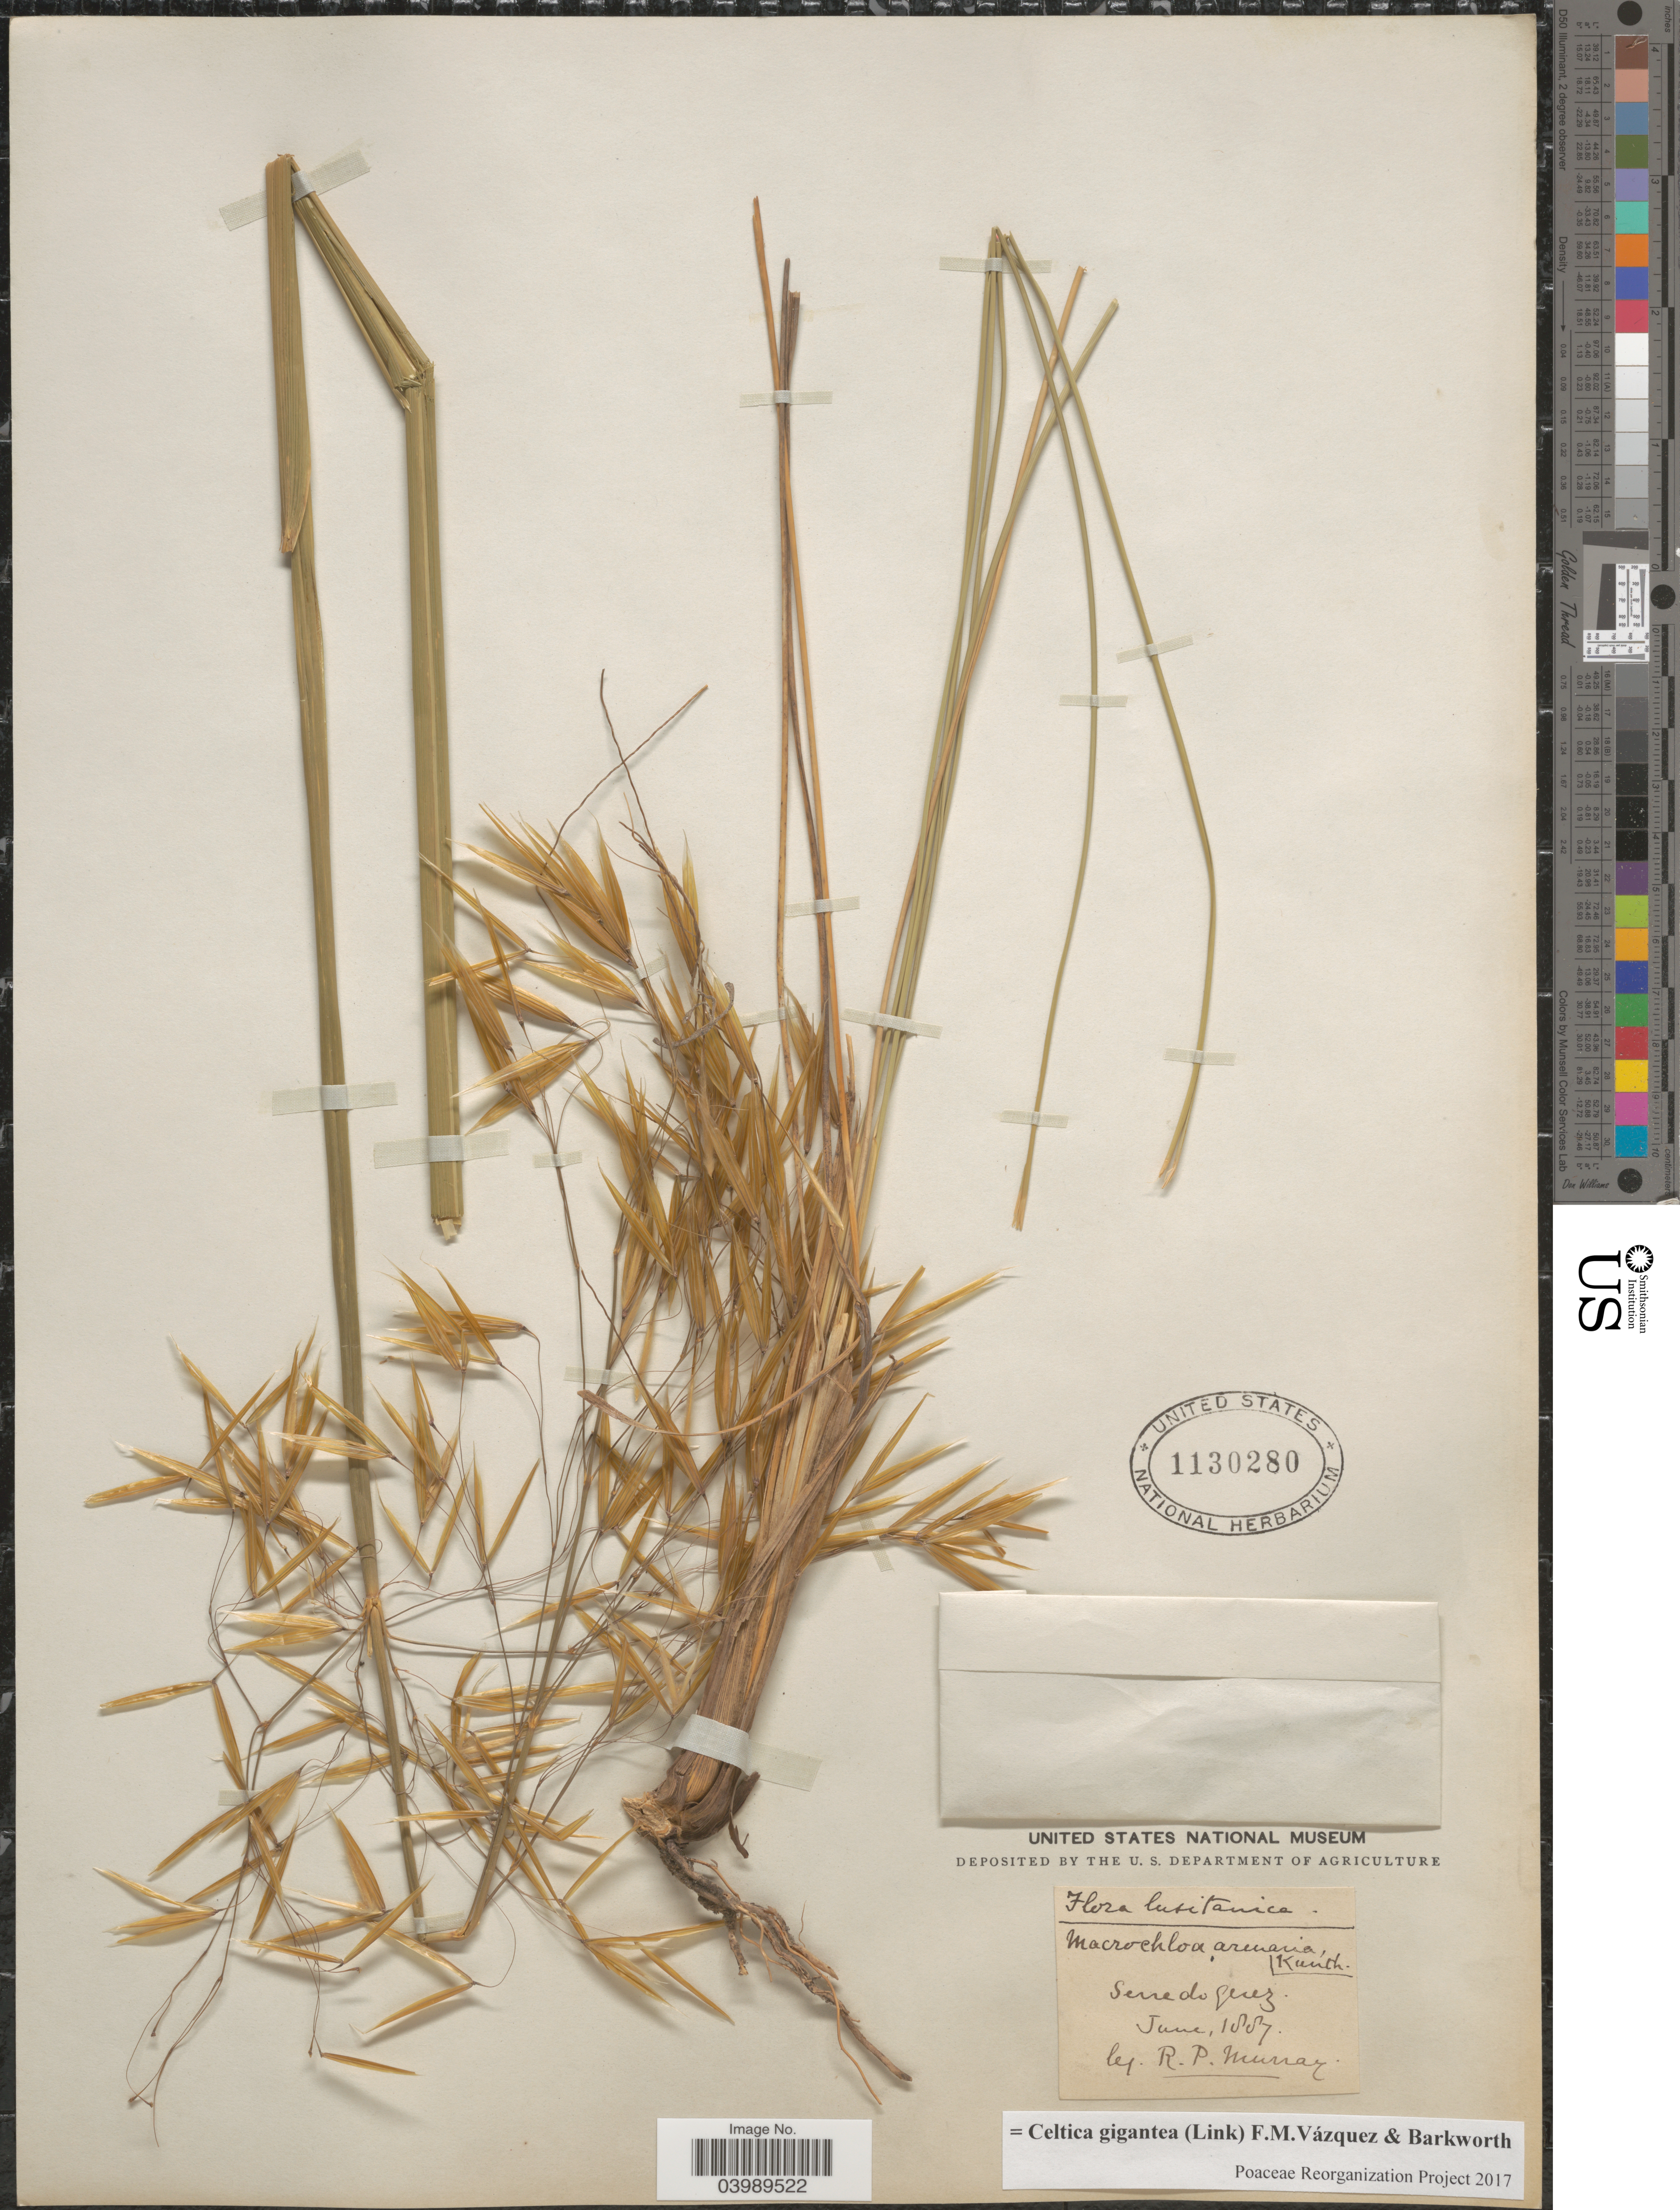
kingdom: Plantae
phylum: Tracheophyta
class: Liliopsida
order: Poales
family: Poaceae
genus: Celtica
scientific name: Celtica gigantea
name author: (Link) F.M. Vázquez & Barkworth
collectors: R. P. Murray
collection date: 1887-06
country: Portugal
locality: Lusitanica. Serra do Gerez.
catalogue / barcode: US 1130280